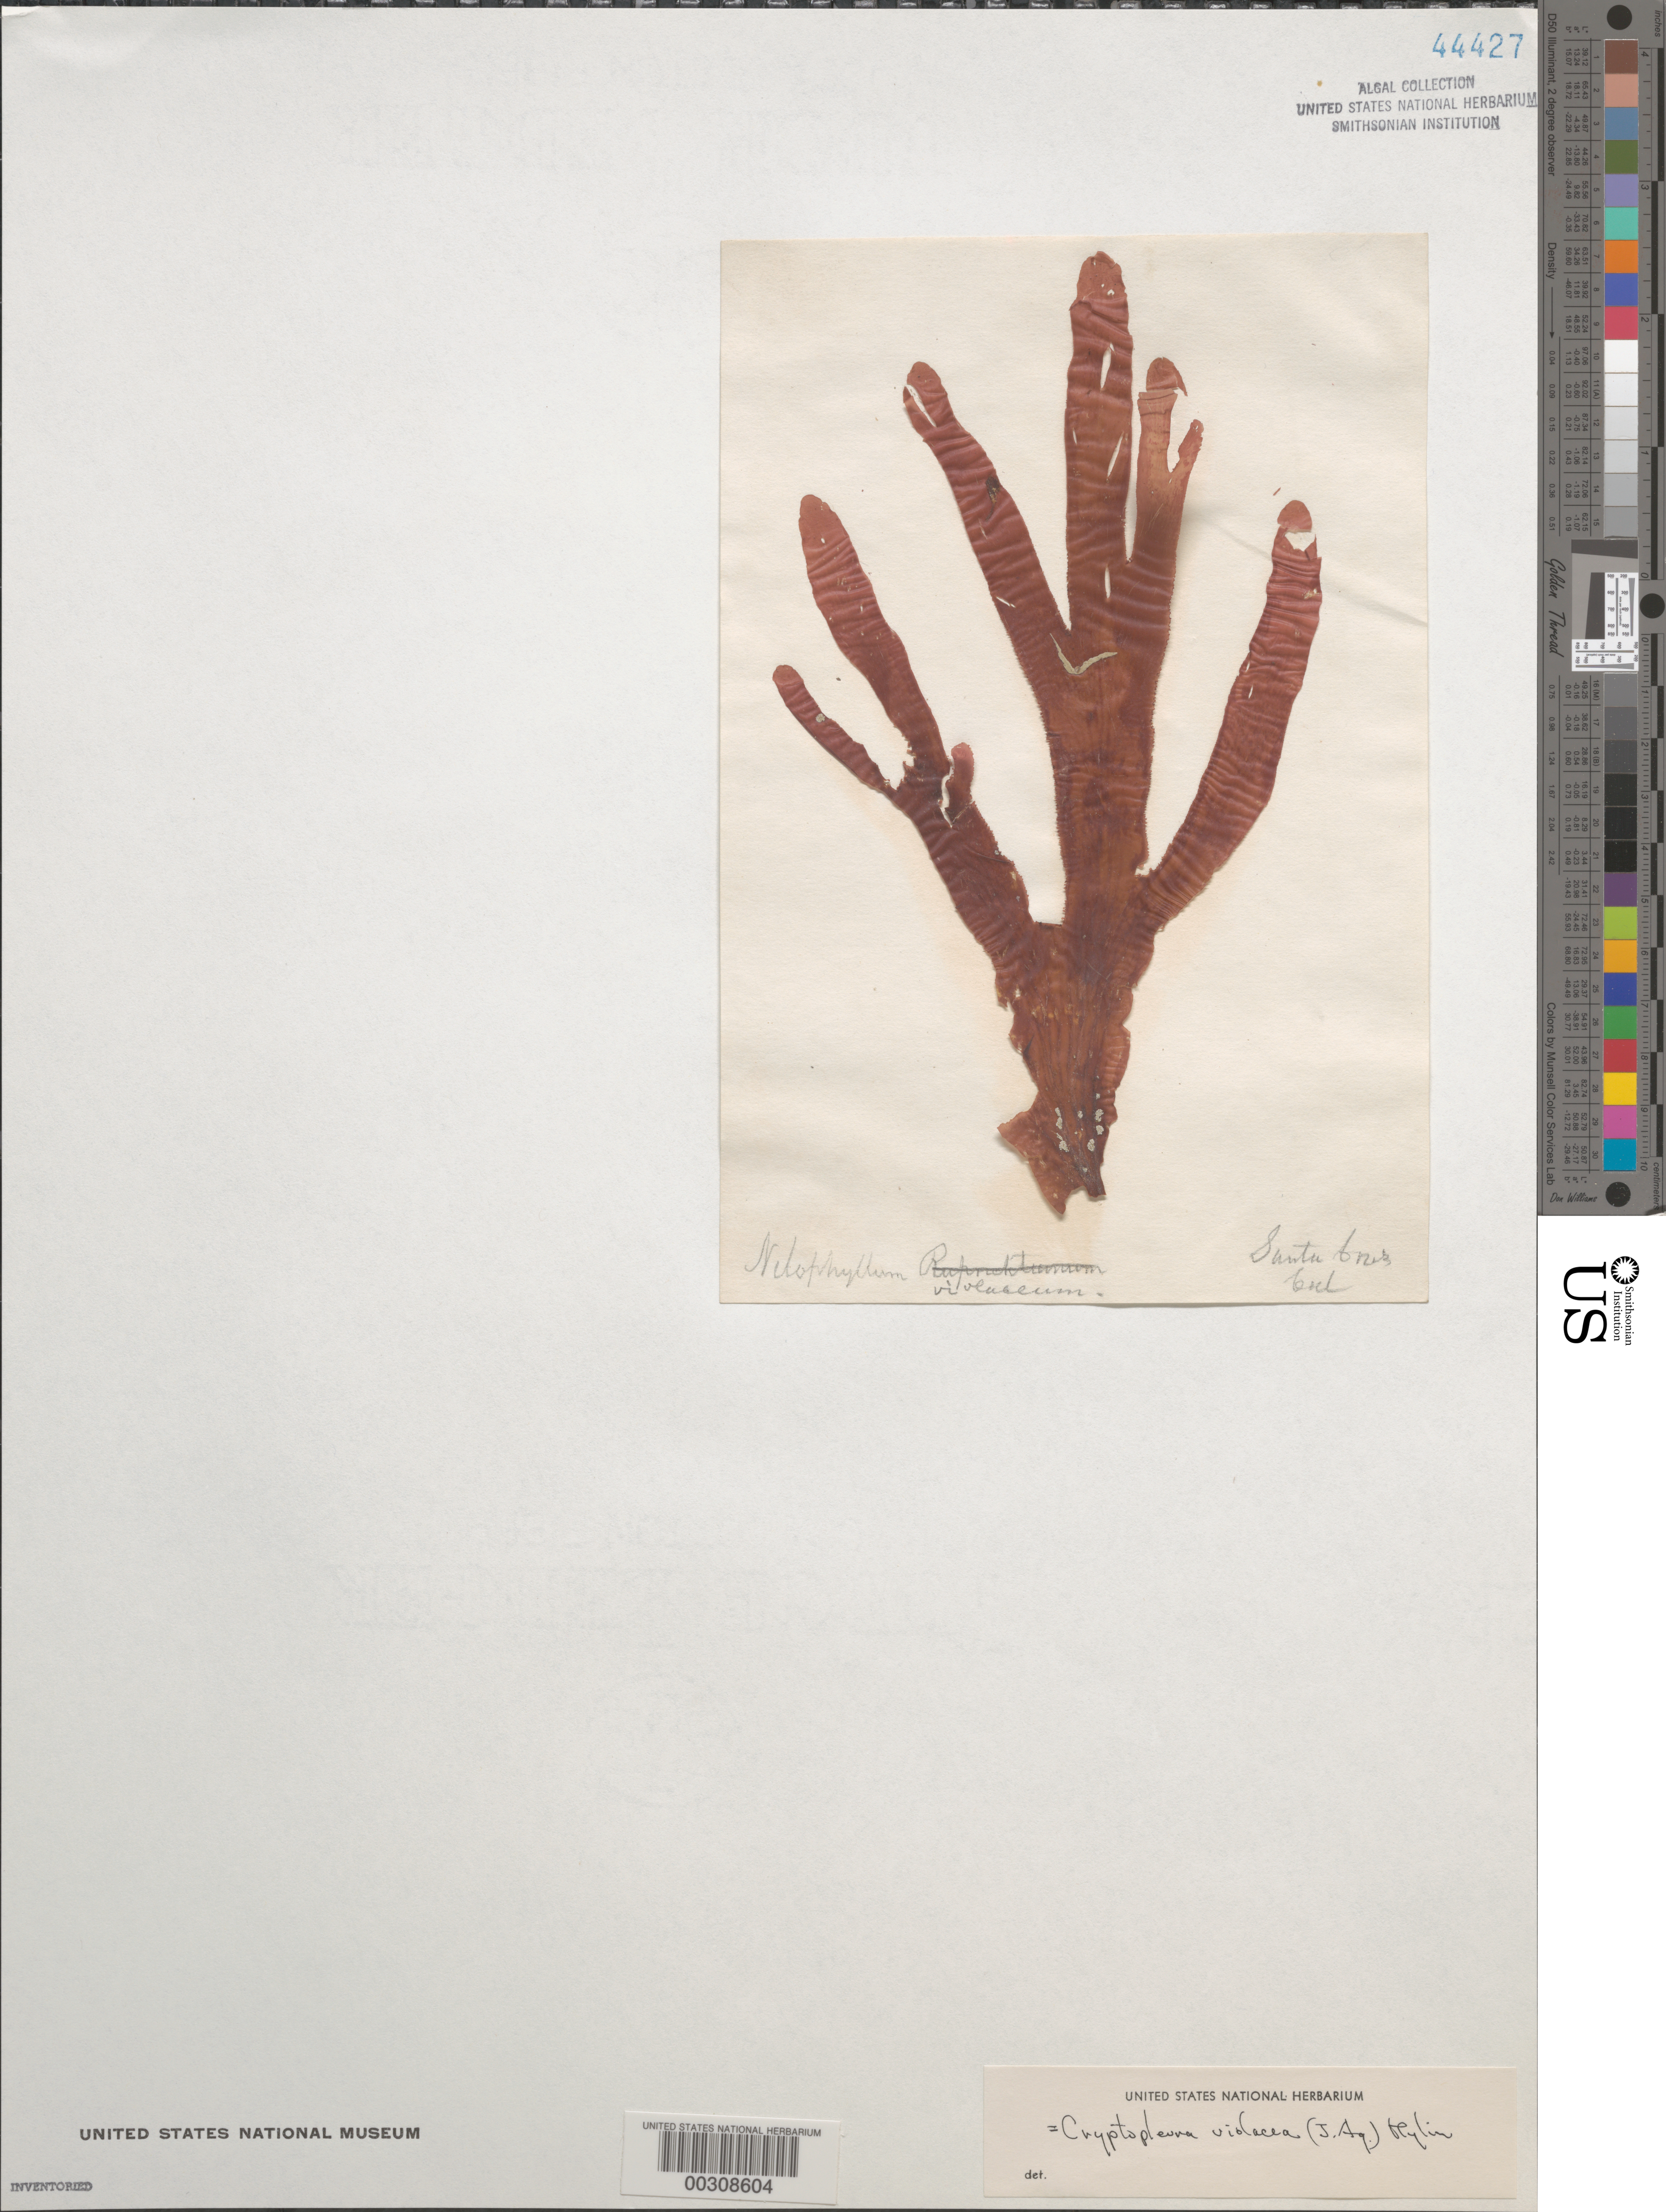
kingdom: Plantae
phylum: Rhodophyta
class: Florideophyceae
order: Ceramiales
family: Delesseriaceae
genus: Cryptopleura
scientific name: Cryptopleura violacea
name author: (J. Ag.) Kylin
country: United States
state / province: California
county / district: Santa Cruz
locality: Santa Cruz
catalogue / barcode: US 44427